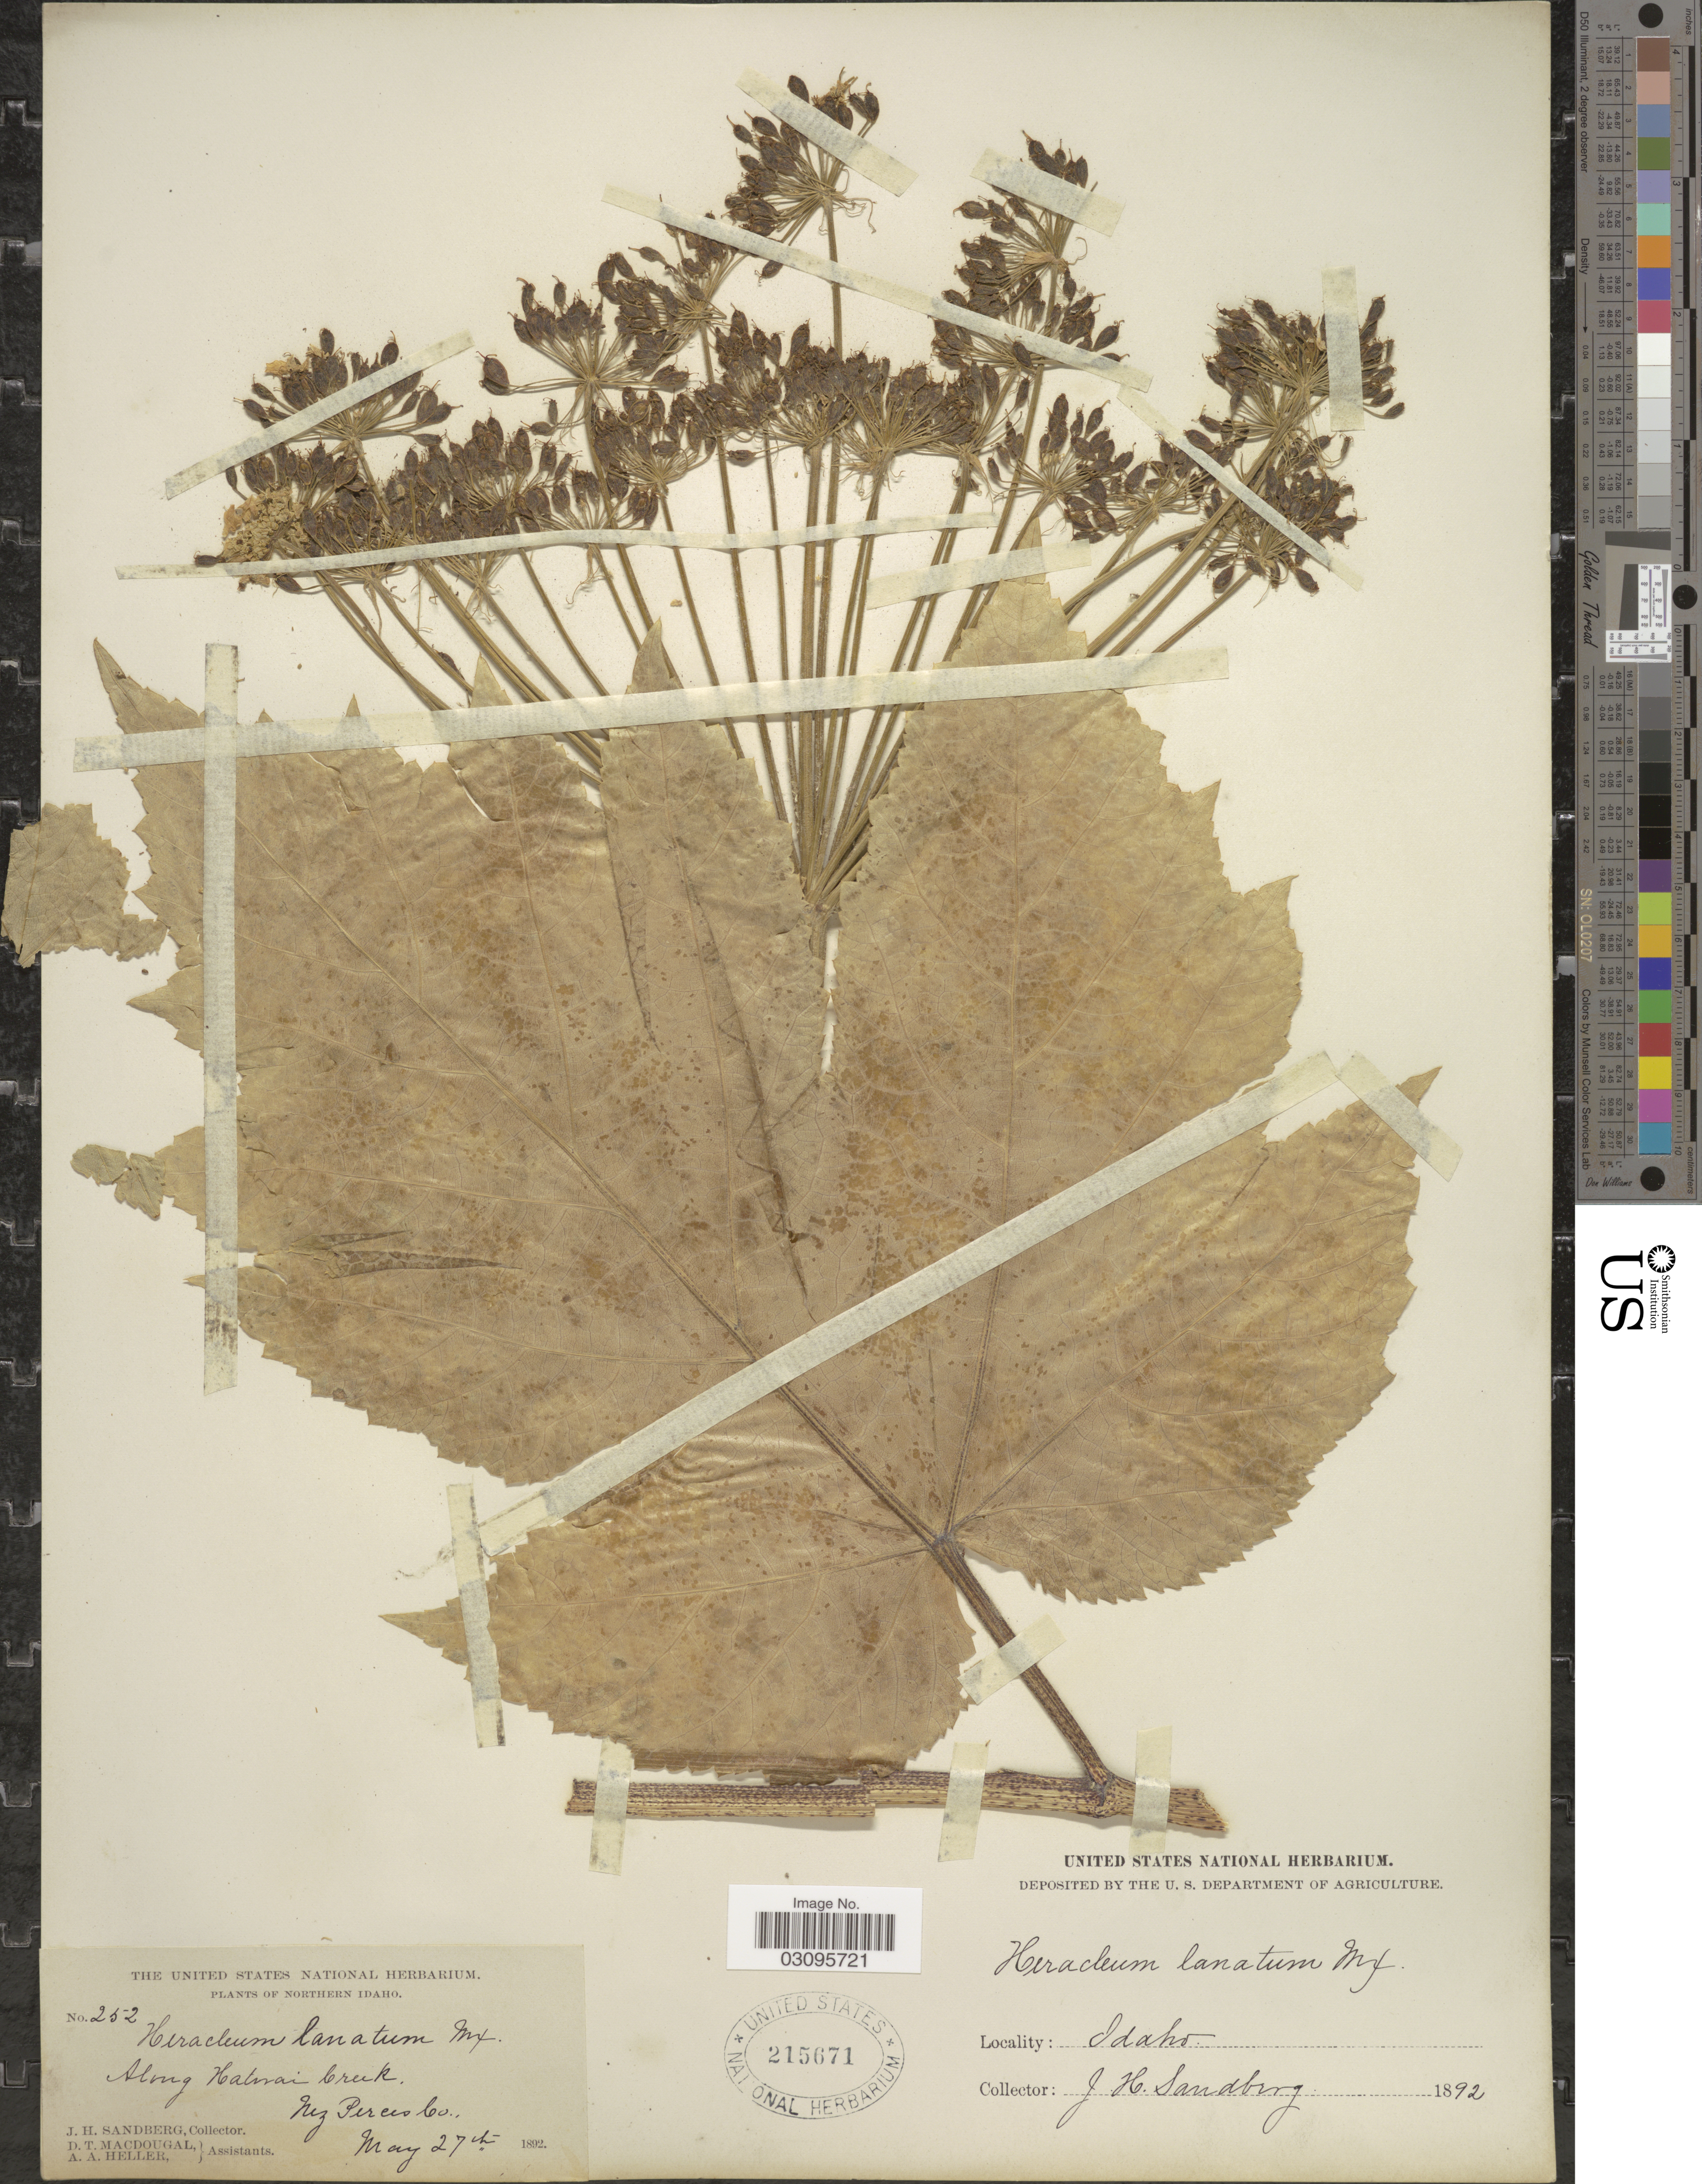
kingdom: Plantae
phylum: Tracheophyta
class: Magnoliopsida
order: Apiales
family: Apiaceae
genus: Heracleum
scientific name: Heracleum lanatum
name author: Michx.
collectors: J. H. Sandberg, D. T. MacDougal & A. A. Heller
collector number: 252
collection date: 1892-05-27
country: United States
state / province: Idaho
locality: Northern Idaho. Along Katmai Creek. Nez Perces Co.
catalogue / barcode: US 215671